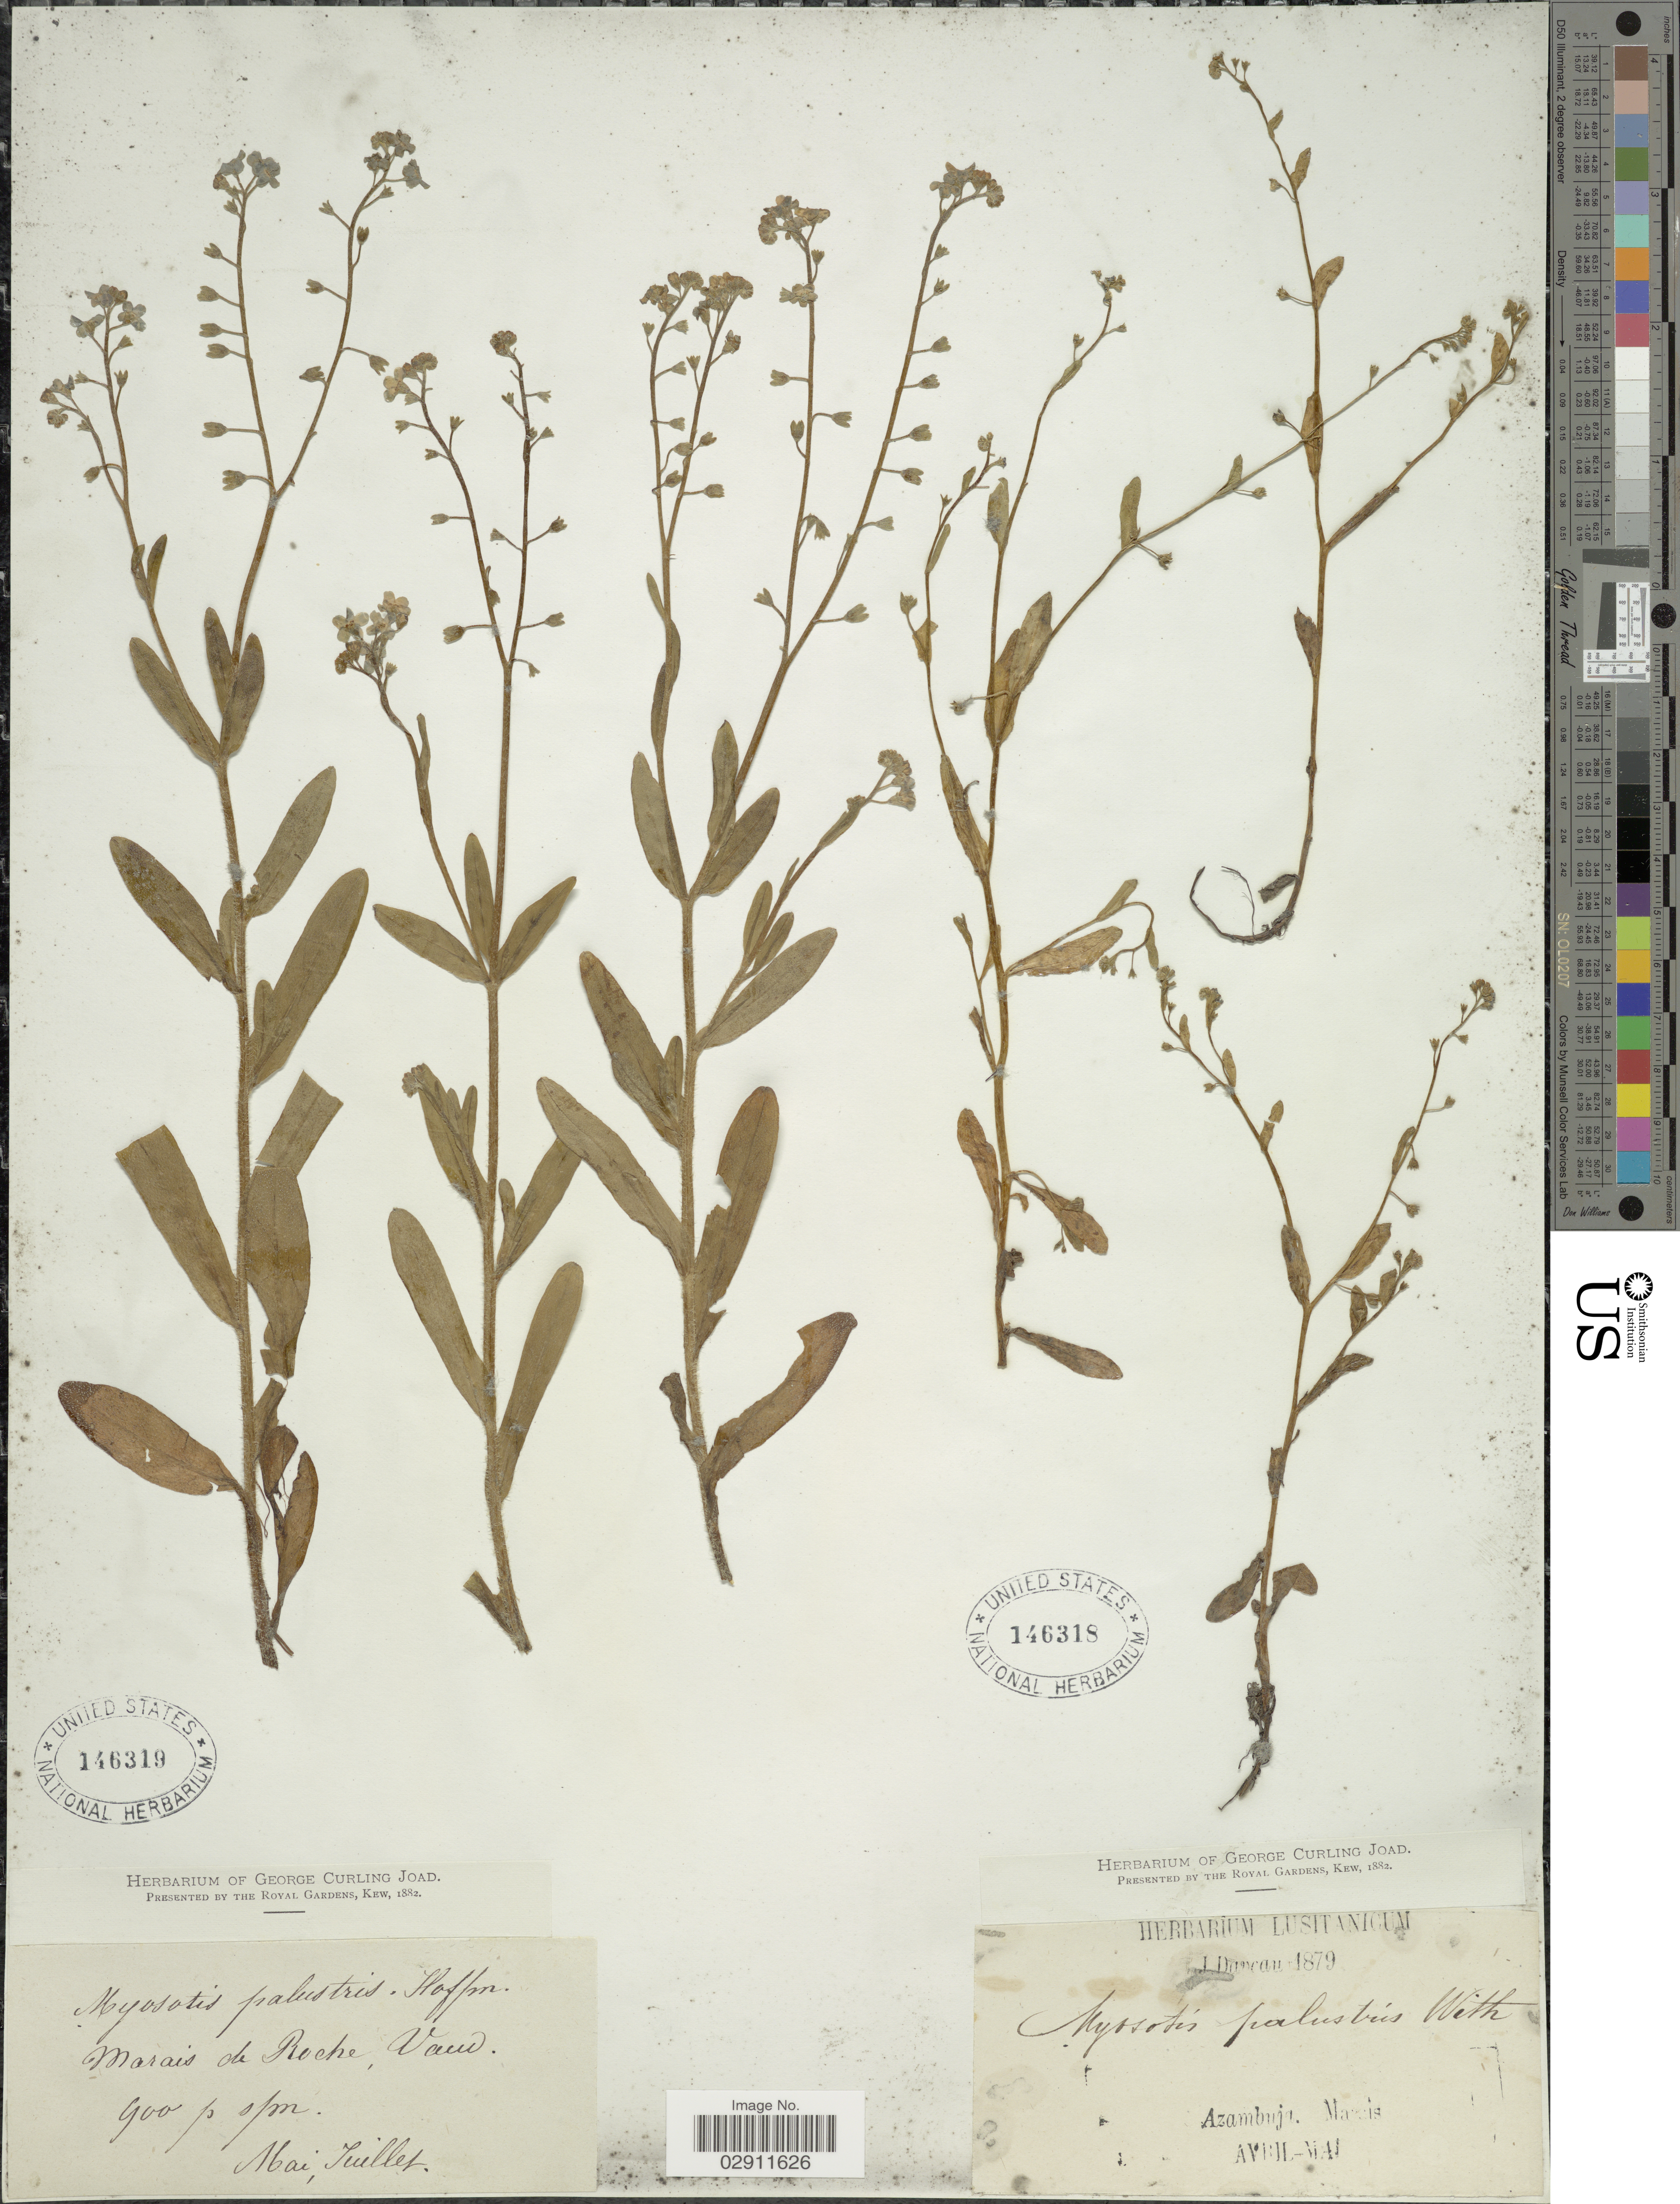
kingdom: Plantae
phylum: Tracheophyta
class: Magnoliopsida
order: Boraginales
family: Boraginaceae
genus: Myosotis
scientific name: Myosotis palustris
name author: L.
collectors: J. Dancau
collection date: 1879-04/1879-05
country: Portugal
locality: Lusitanicum, Azambuja.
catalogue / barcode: US 146318-2